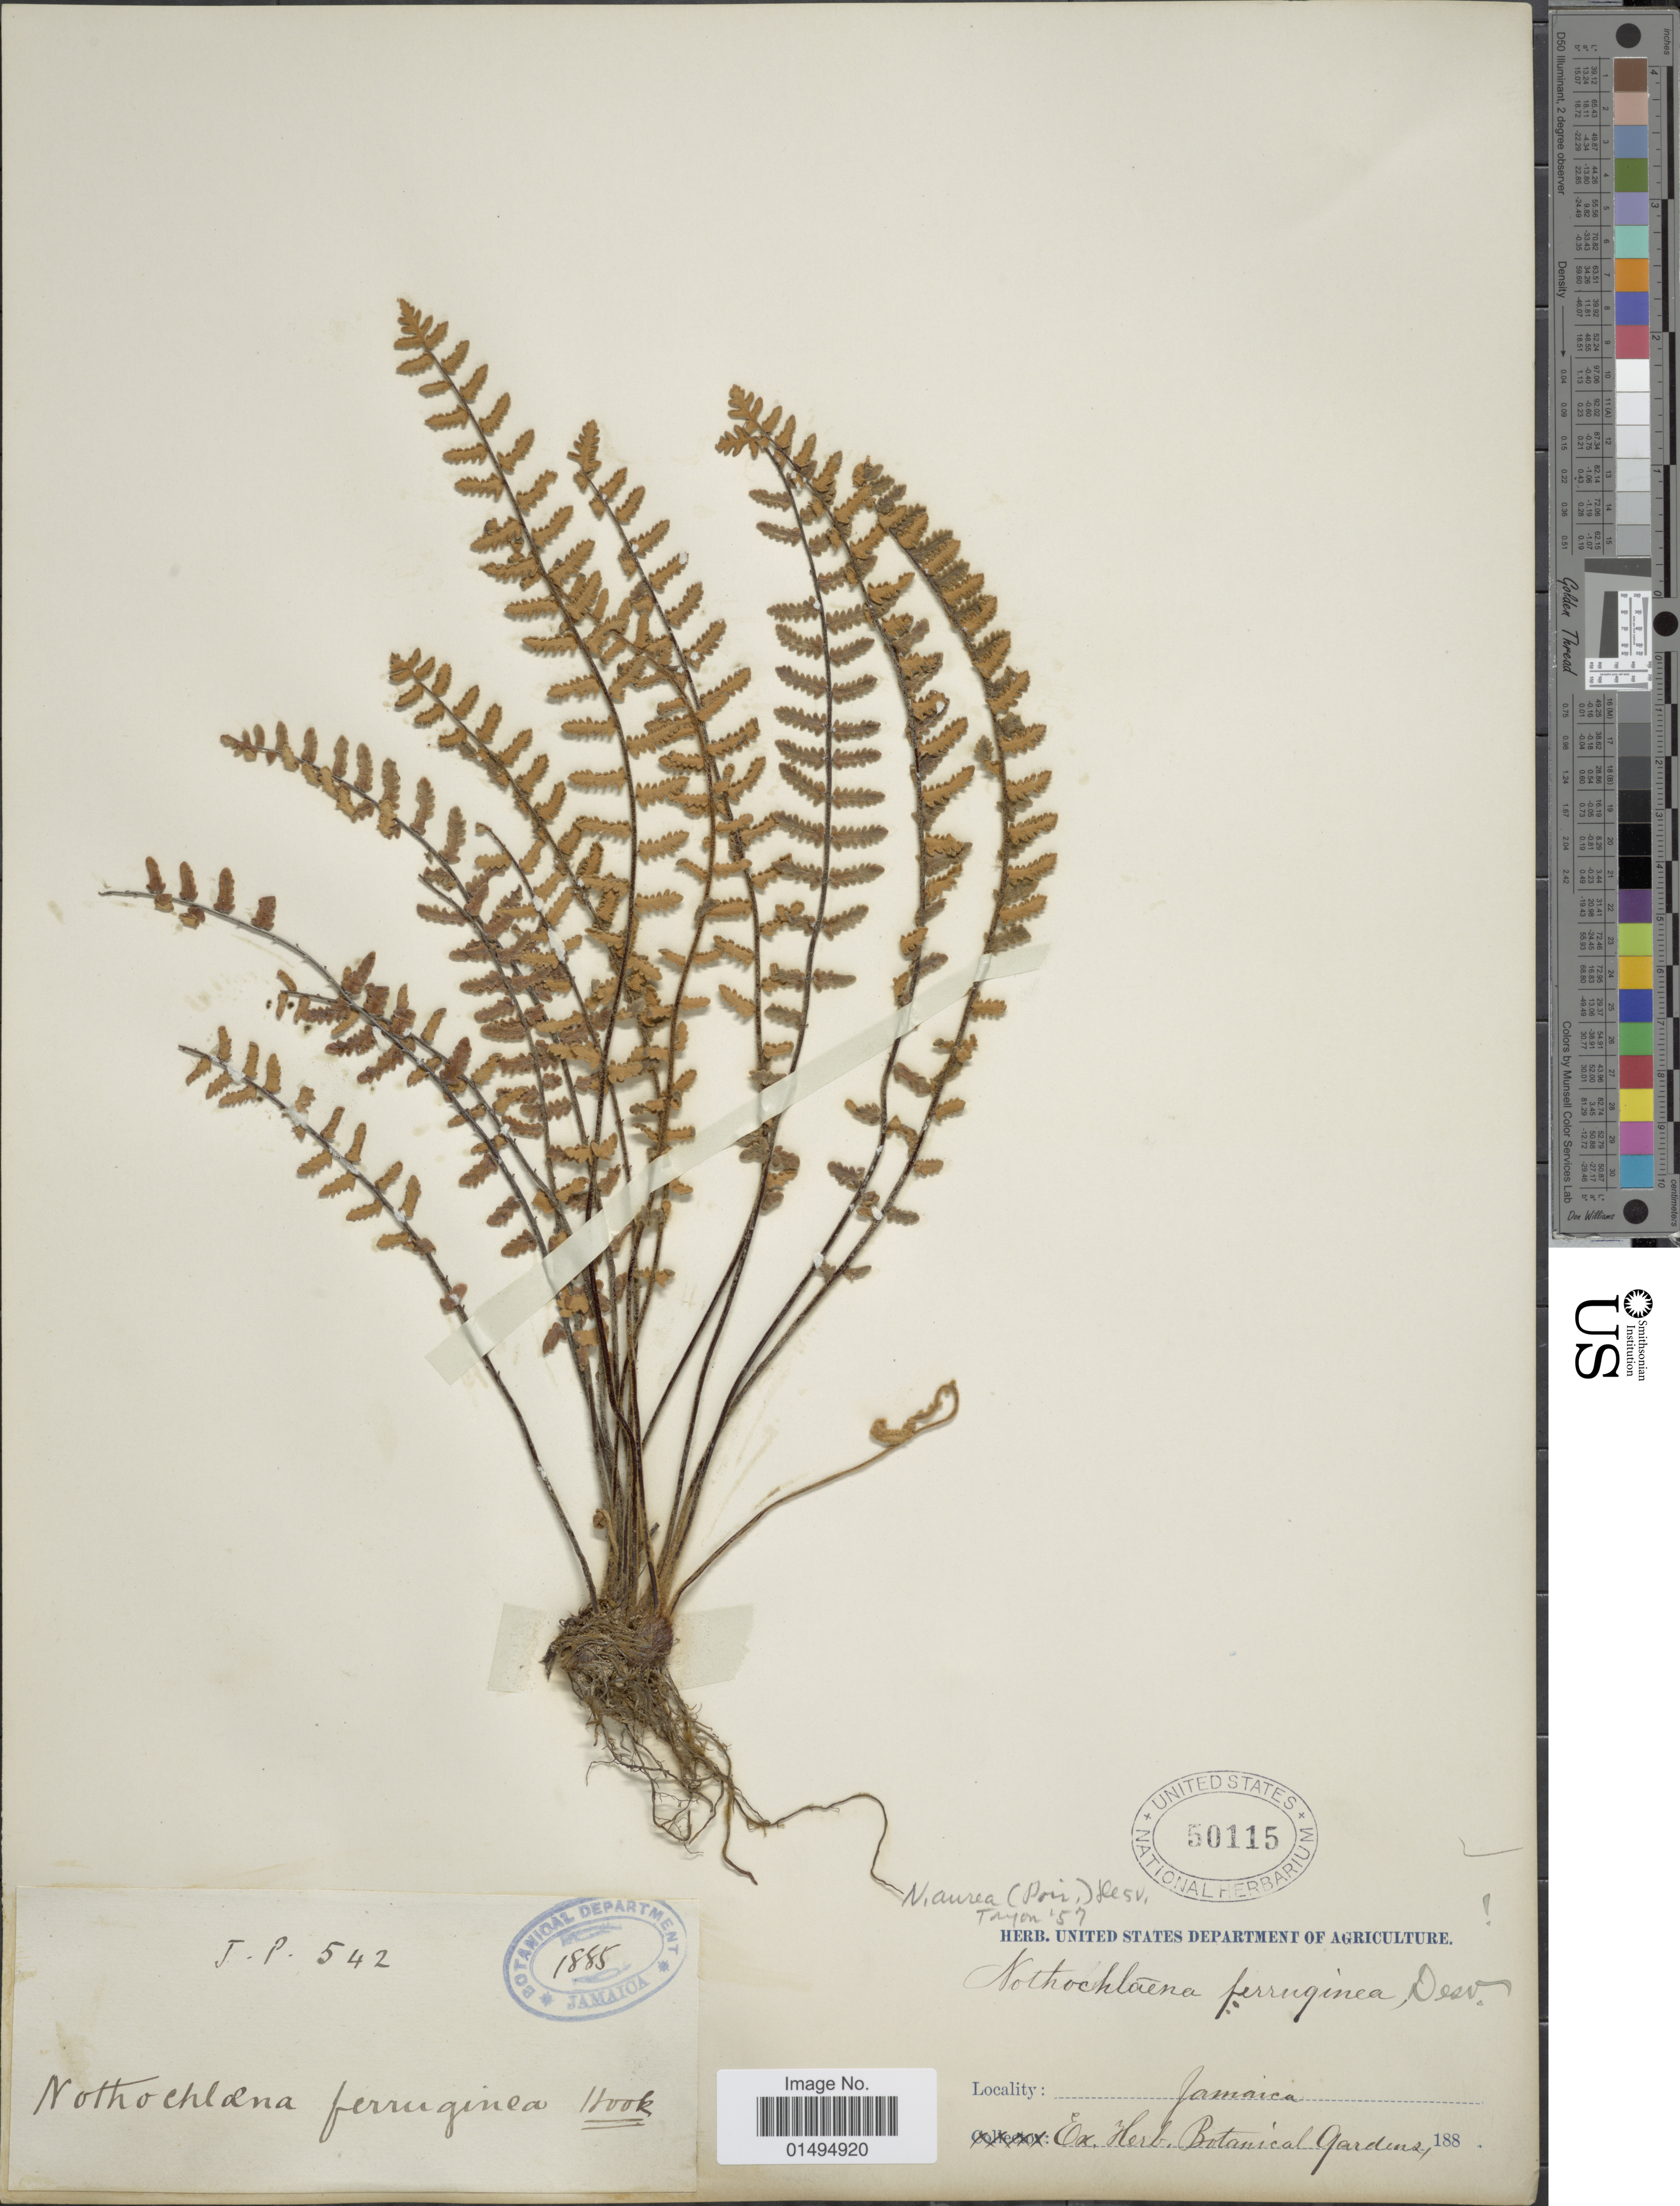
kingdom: Plantae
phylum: Tracheophyta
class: Polypodiopsida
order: Polypodiales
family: Pteridaceae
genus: Myriopteris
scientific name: Myriopteris aurea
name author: (Poir.) Grusz & Windham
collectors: J.P.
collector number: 542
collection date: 1885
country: Jamaica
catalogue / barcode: US 50115